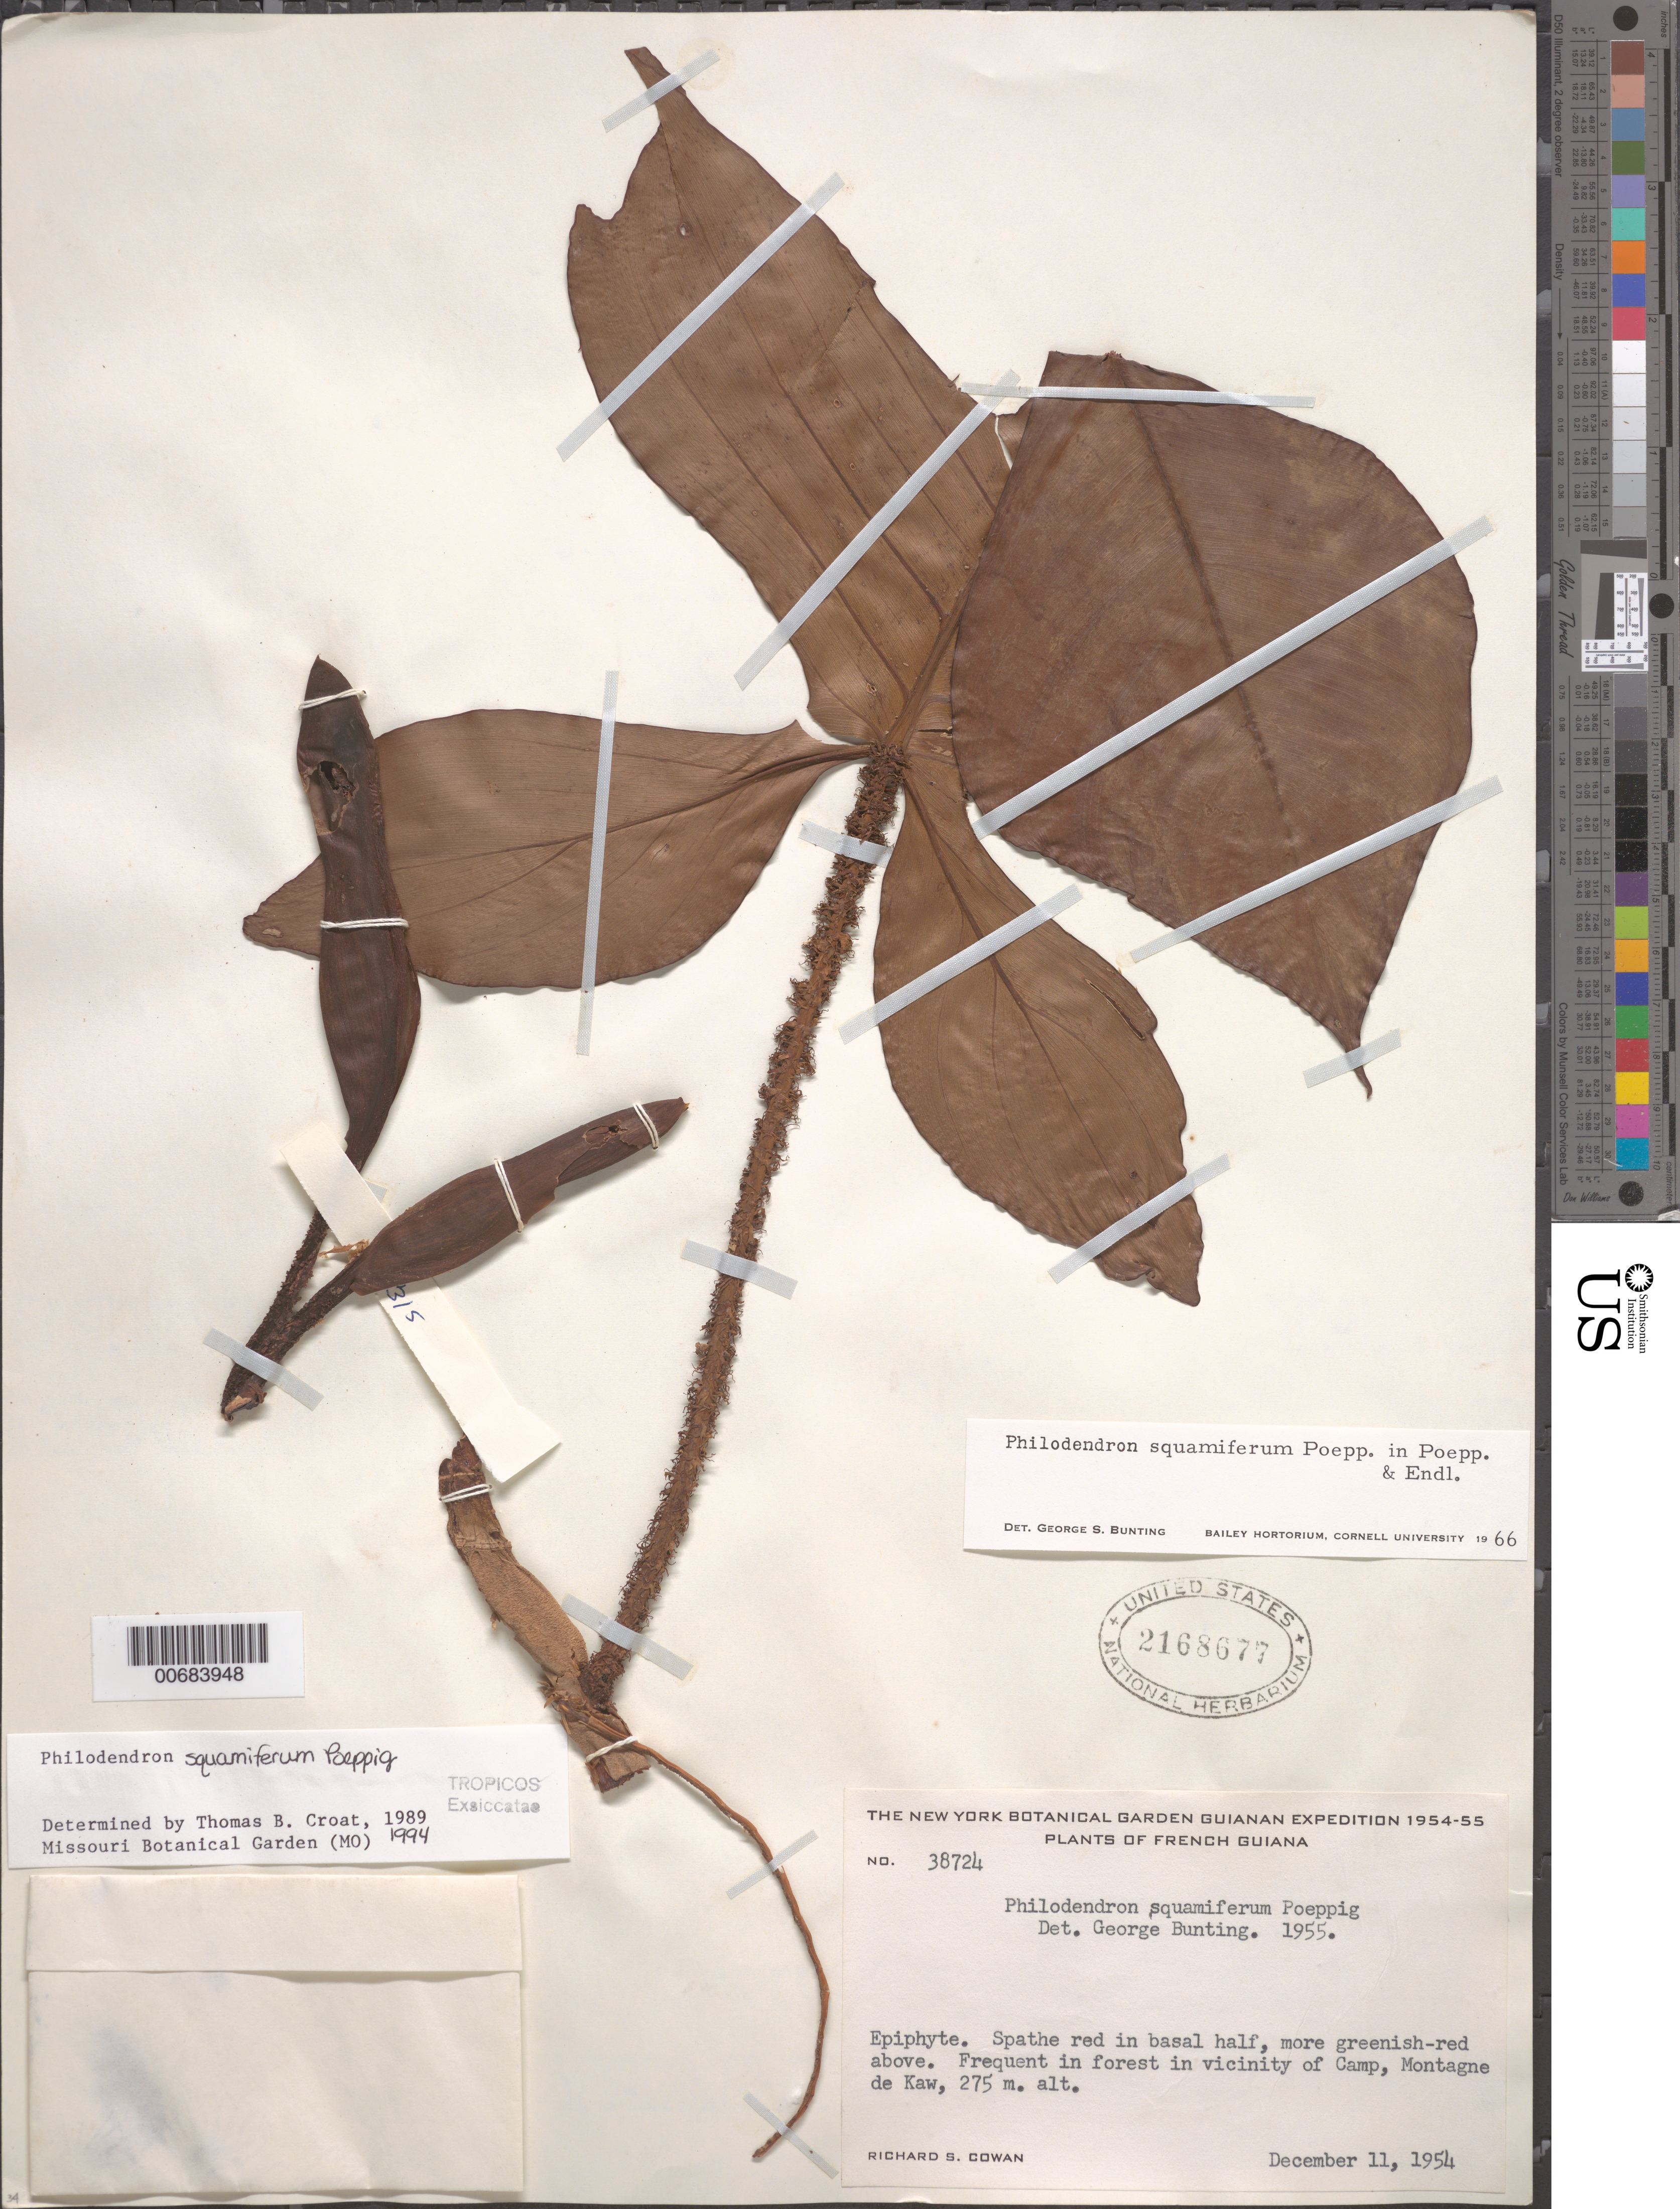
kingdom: Plantae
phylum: Tracheophyta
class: Liliopsida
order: Alismatales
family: Araceae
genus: Philodendron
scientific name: Philodendron squamiferum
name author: Poepp.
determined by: Croat, Thomas B., Missouri Botanical Garden (MO)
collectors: R. S. Cowan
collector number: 38724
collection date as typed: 11-Dec-54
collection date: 1954-12-11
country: French Guiana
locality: Montagne de Kaw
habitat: Forest in vicinity of camp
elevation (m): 275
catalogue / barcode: US 2168677